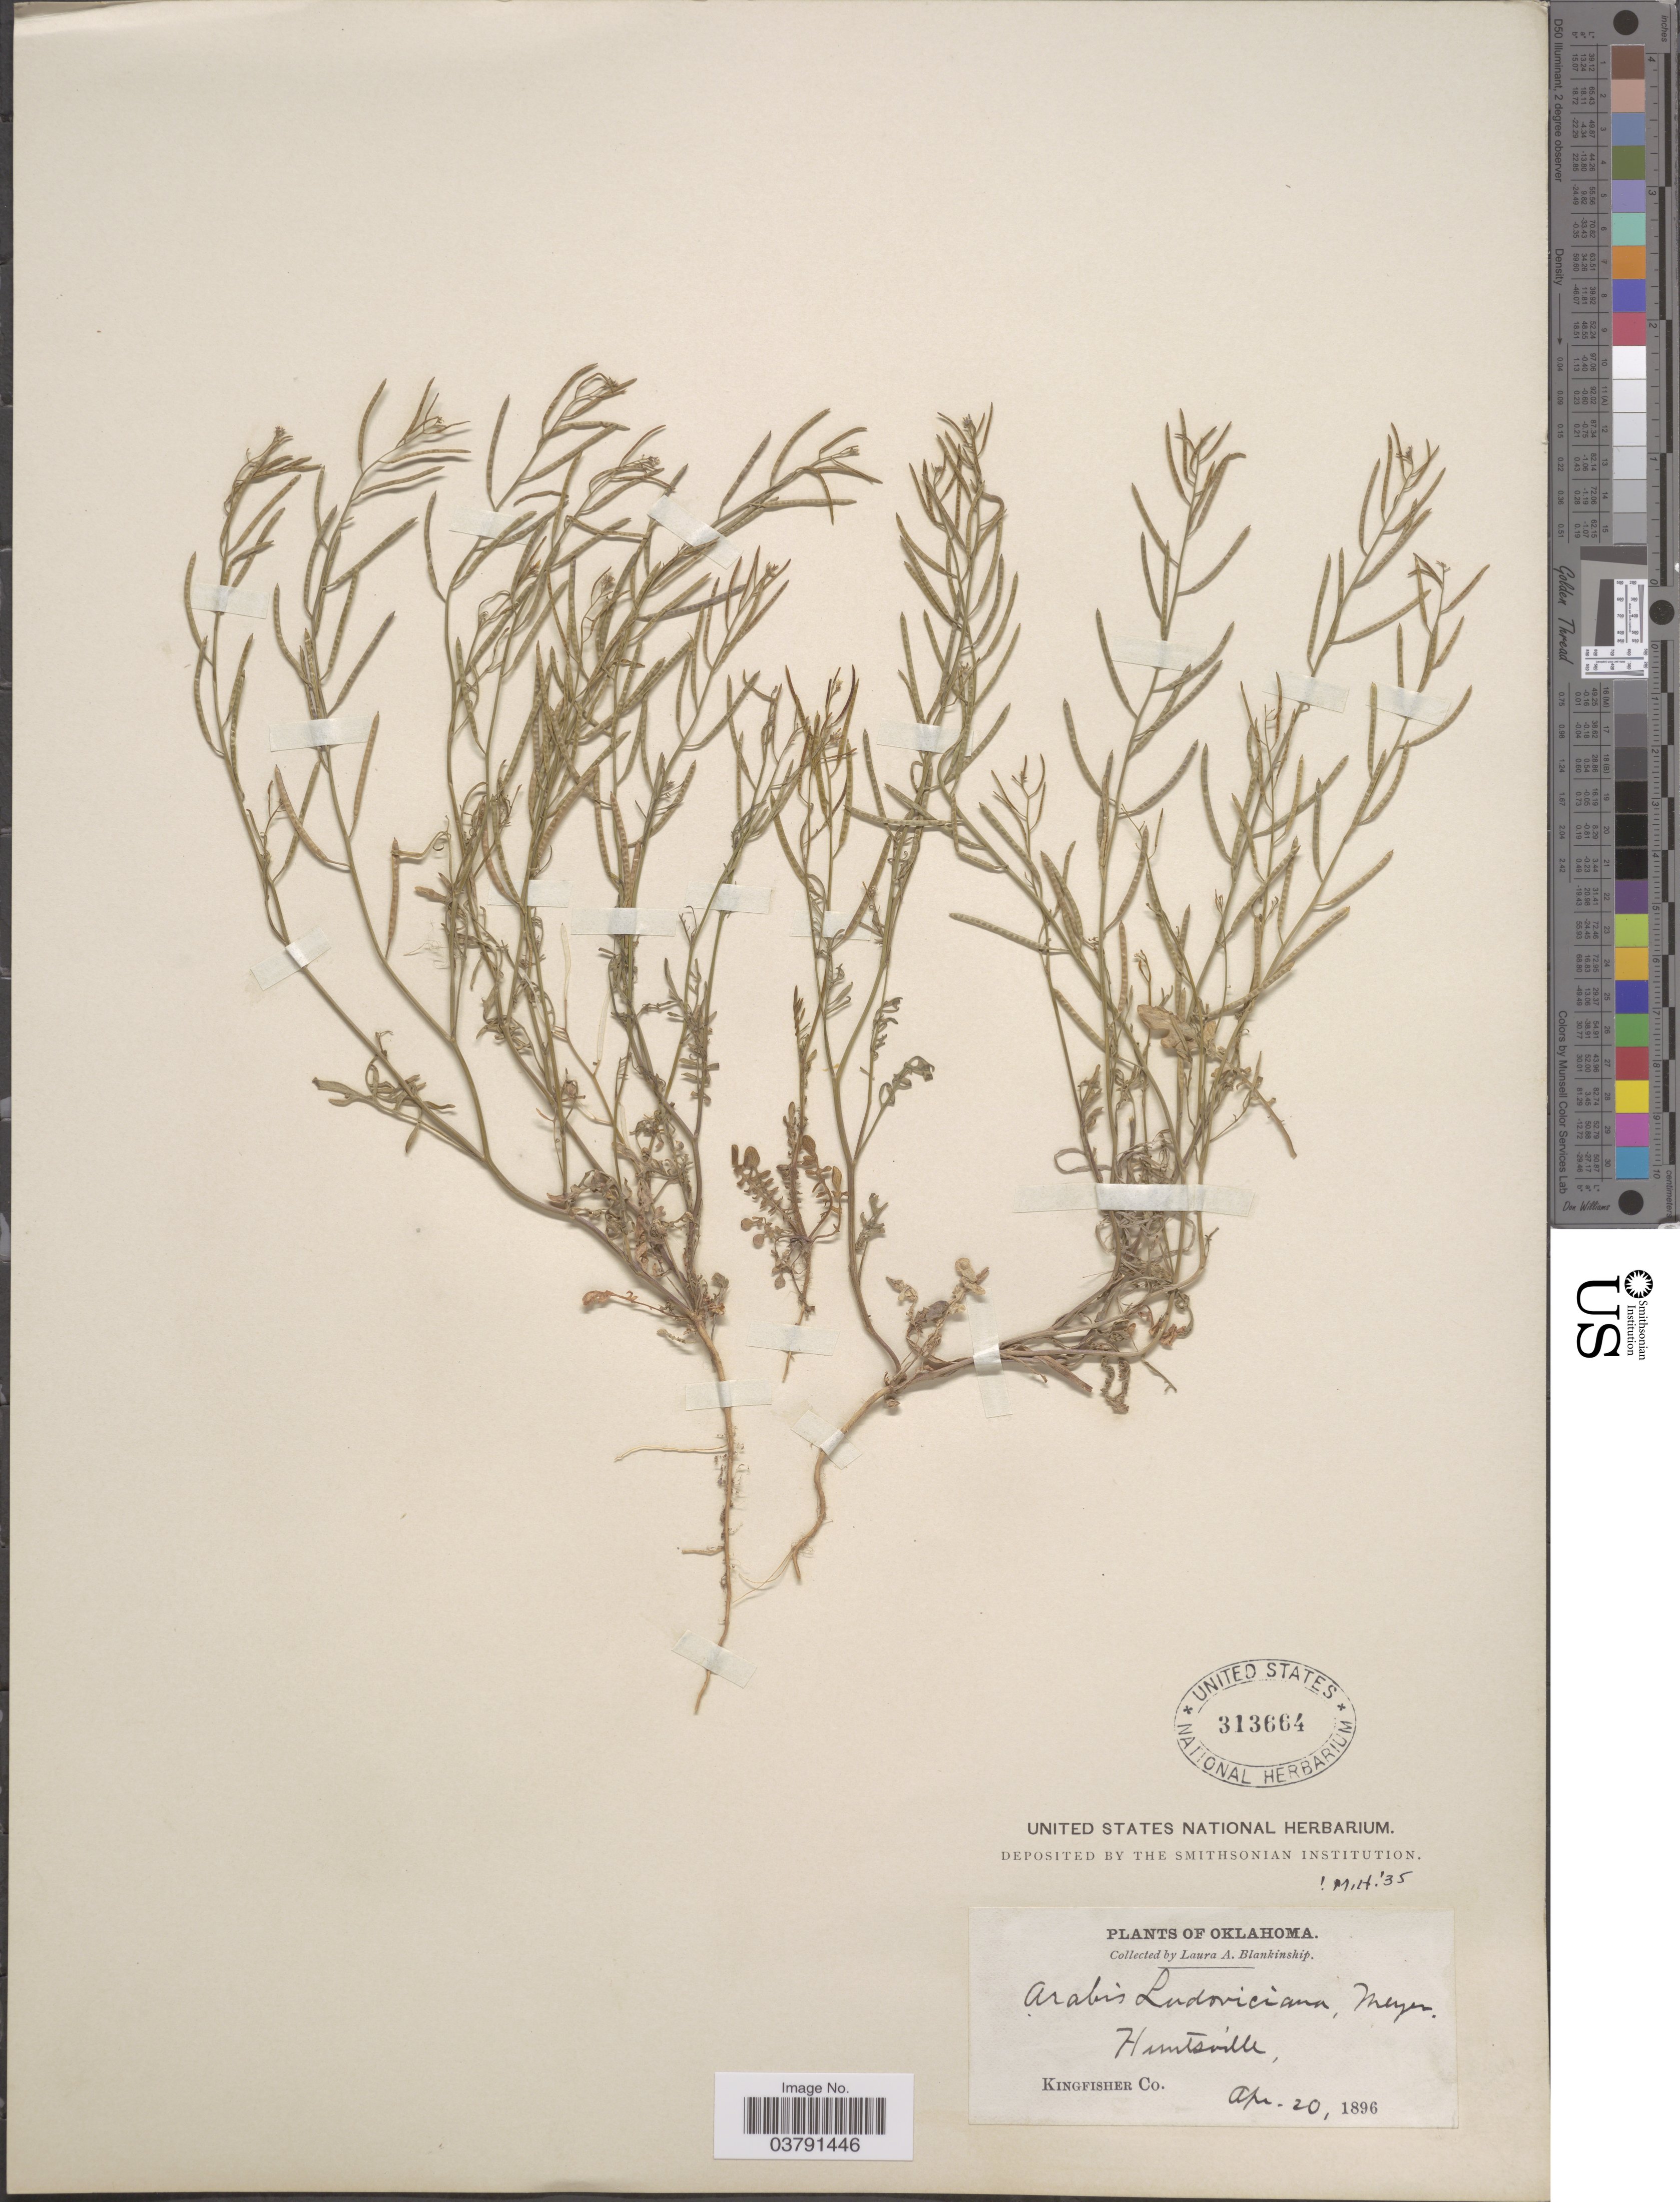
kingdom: Plantae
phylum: Tracheophyta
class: Magnoliopsida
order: Brassicales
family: Brassicaceae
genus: Planodes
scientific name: Planodes virginicum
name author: (L.) Greene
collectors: L. A. Blankinship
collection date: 1896-04-20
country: United States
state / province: Oklahoma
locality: Huntsville, Kingfisher Co.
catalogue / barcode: US 313664